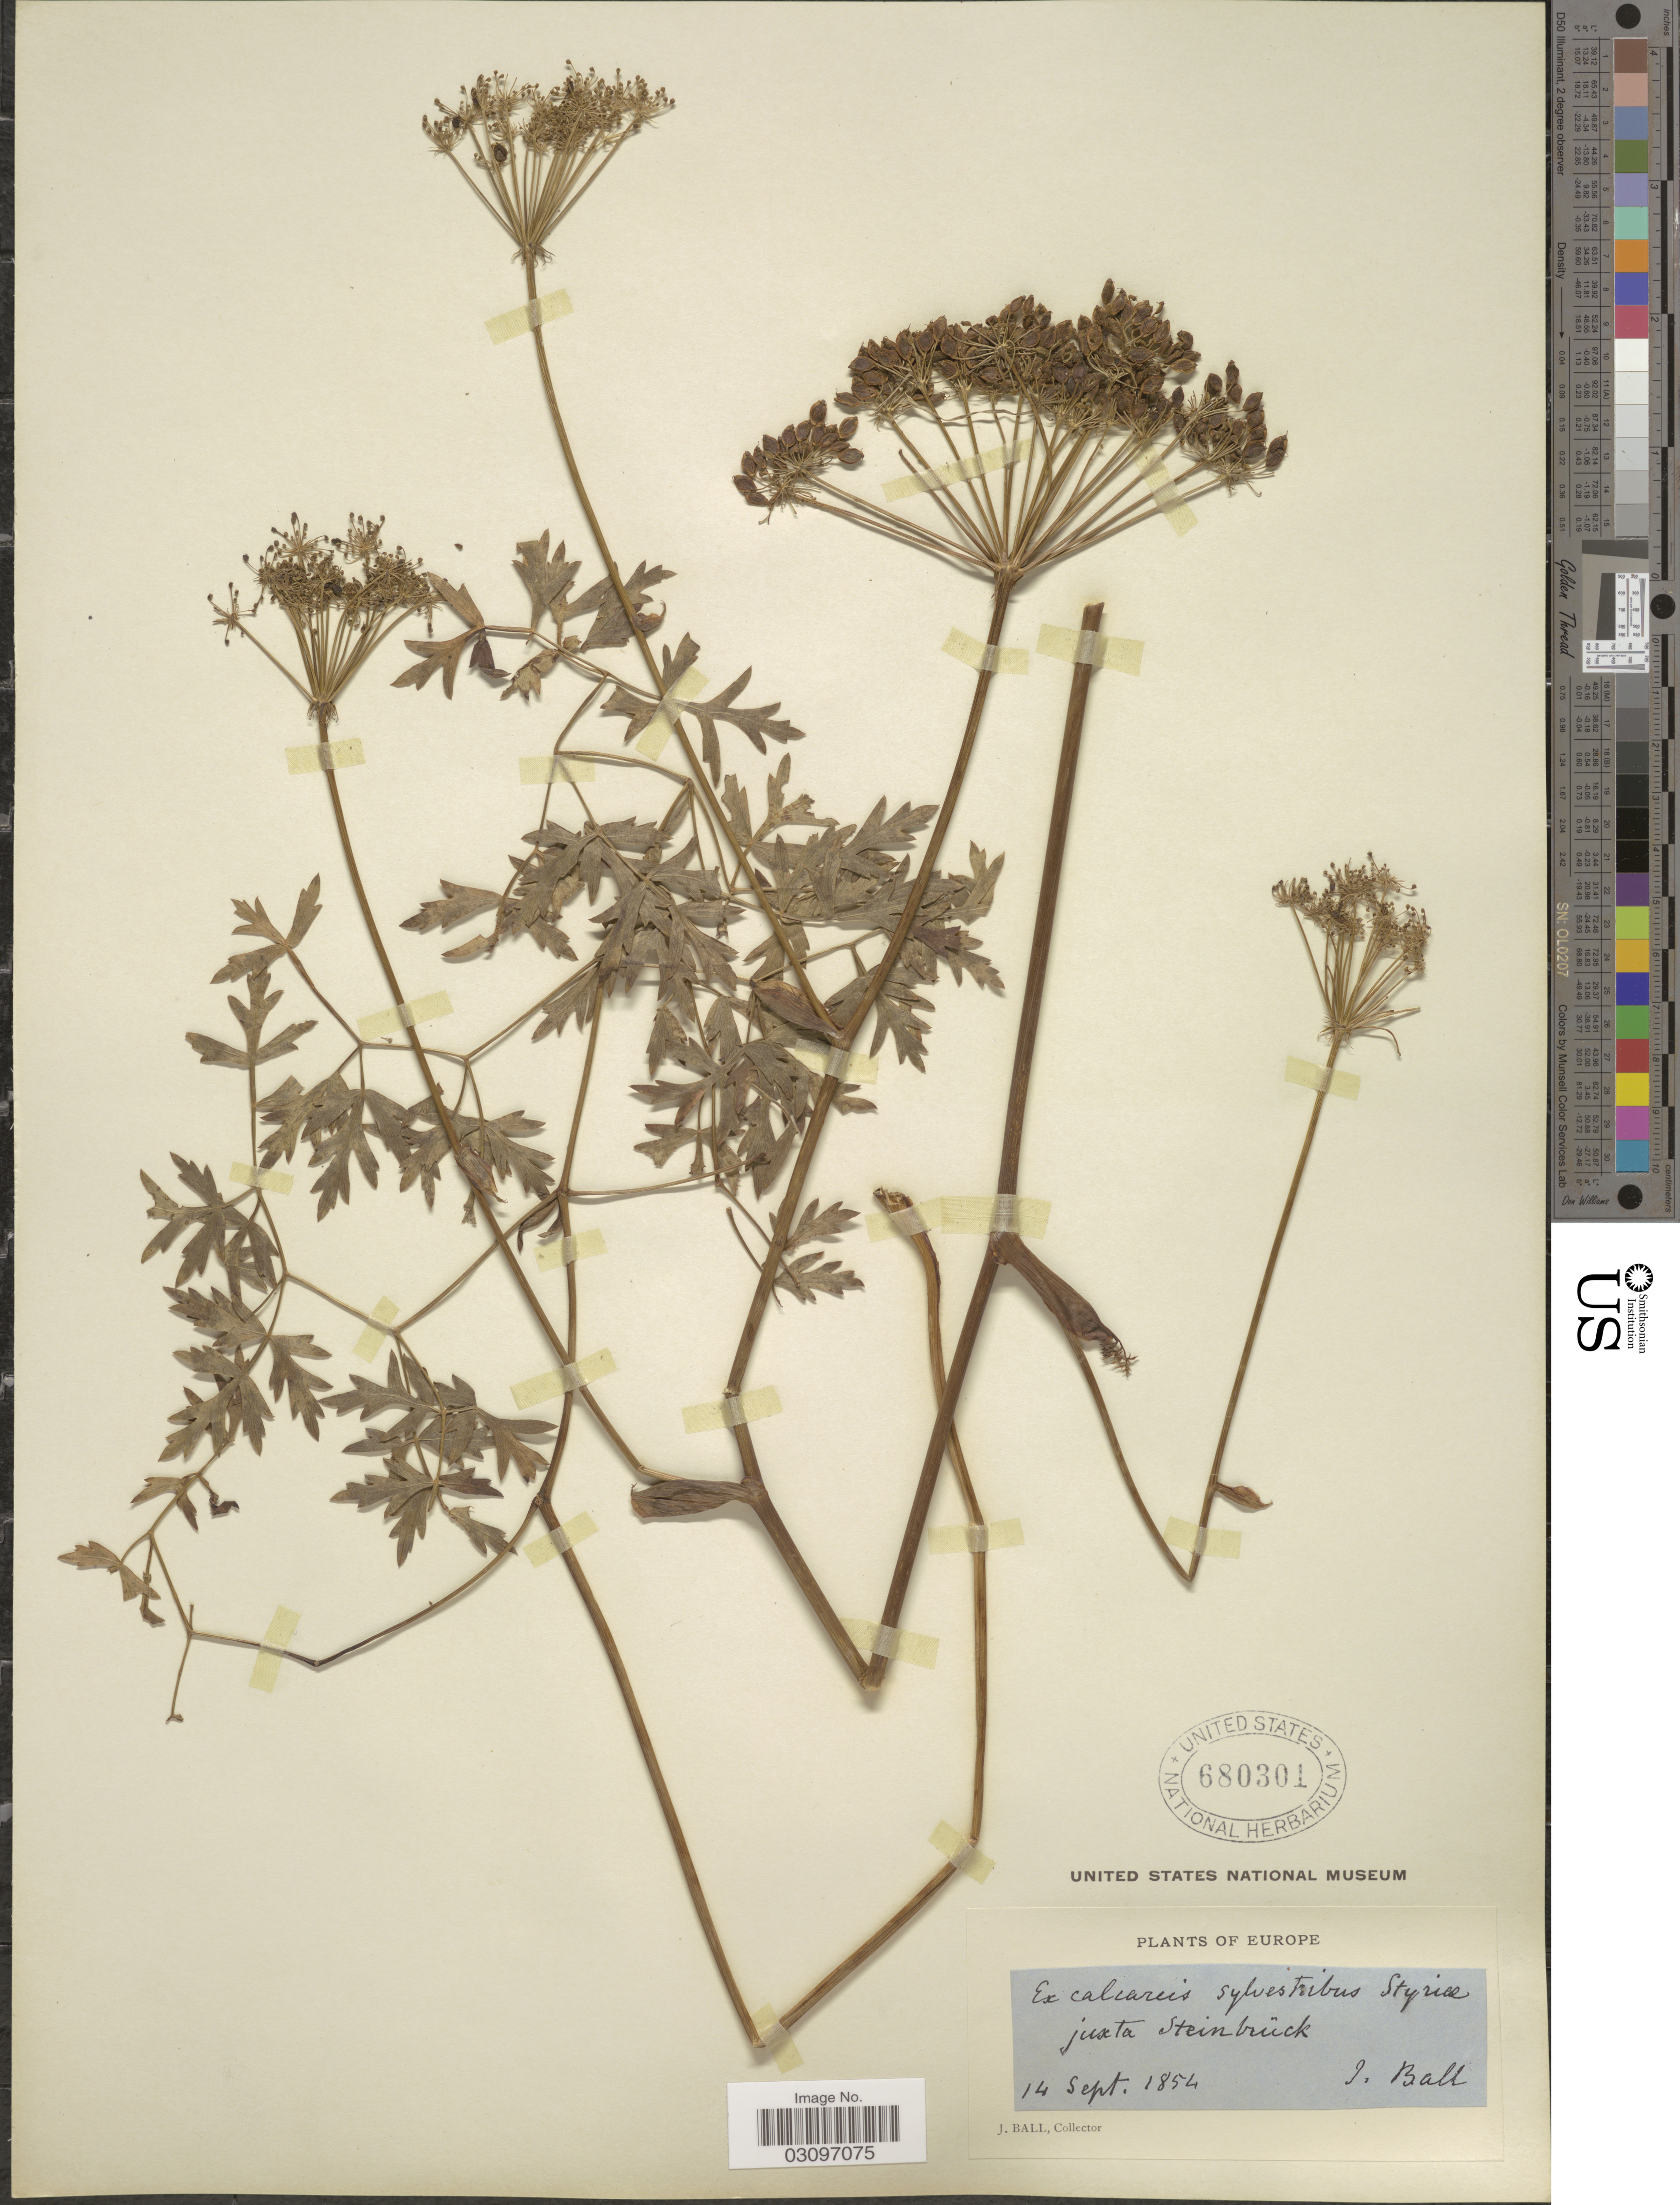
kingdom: Plantae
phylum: Tracheophyta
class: Magnoliopsida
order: Apiales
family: Apiaceae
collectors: J. Ball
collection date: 1854-09-14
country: Austria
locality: Europe. Ex calcareis sylvestribus Styriæ juxta Steinbrück.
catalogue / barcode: US 680301